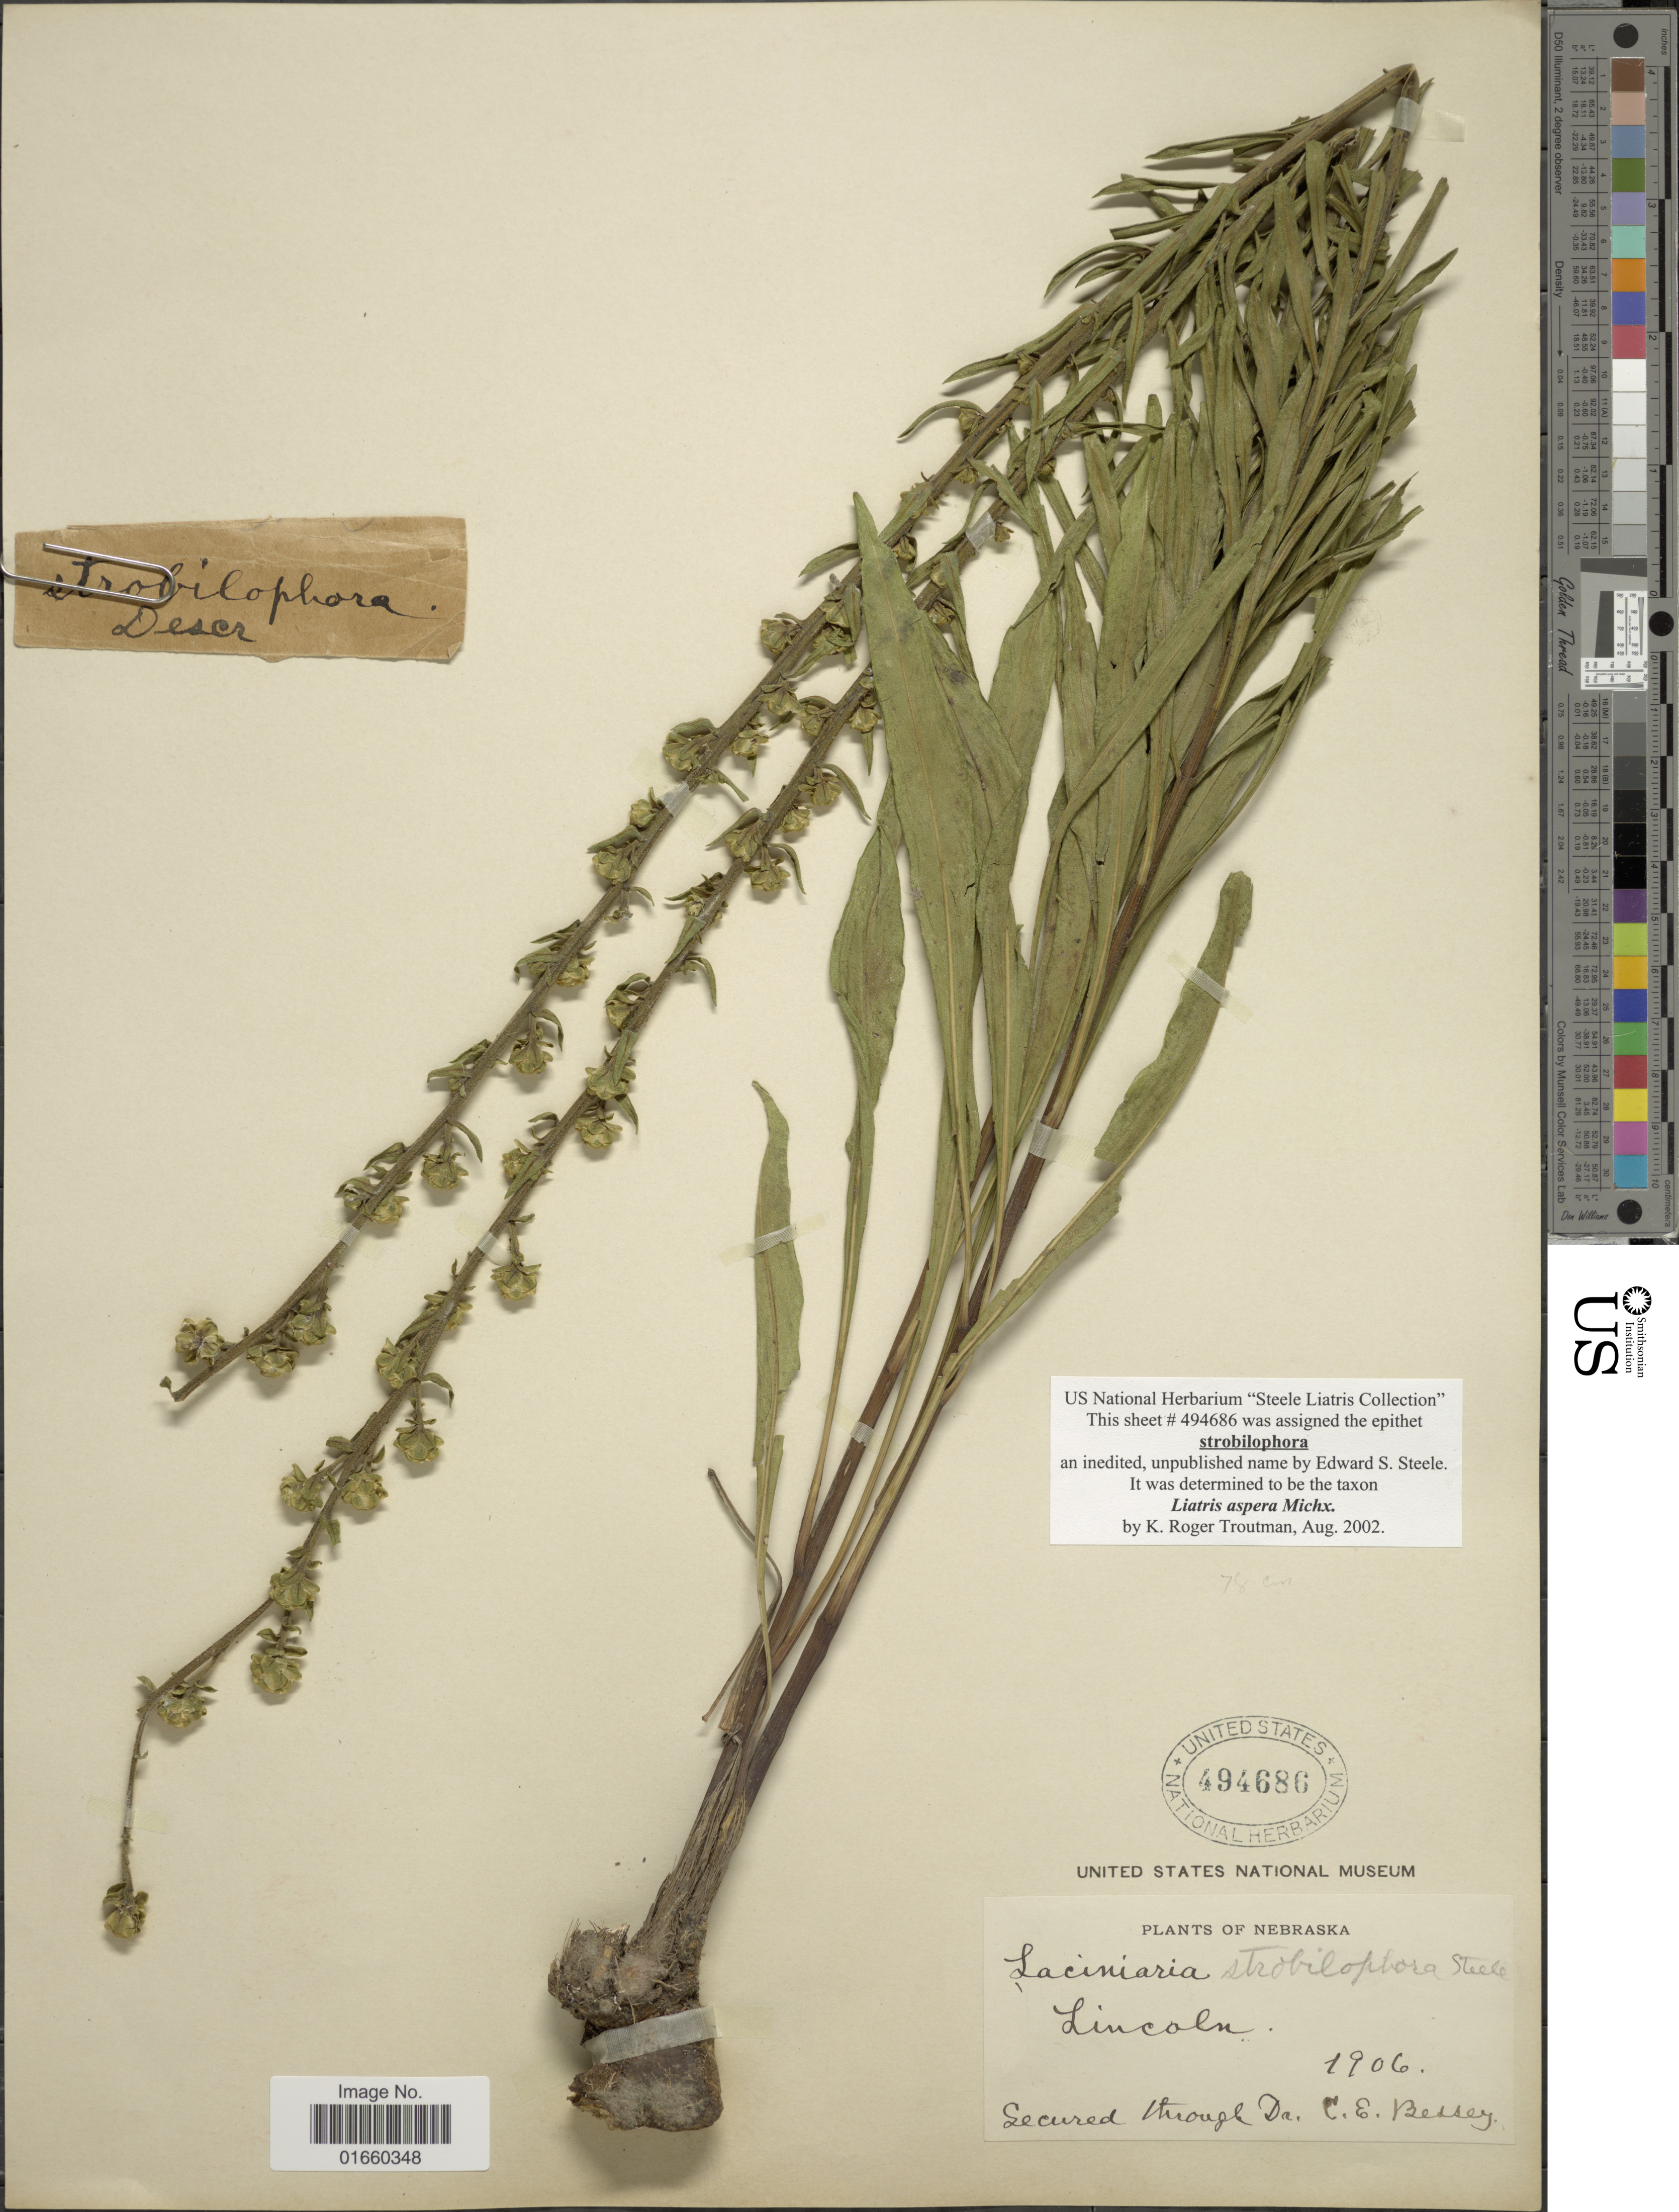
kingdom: Plantae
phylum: Tracheophyta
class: Magnoliopsida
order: Asterales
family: Asteraceae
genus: Liatris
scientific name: Liatris aspera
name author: Michx.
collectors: C. E. Bessey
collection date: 1906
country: United States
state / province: Nebraska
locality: Lincoln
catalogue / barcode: US 494686